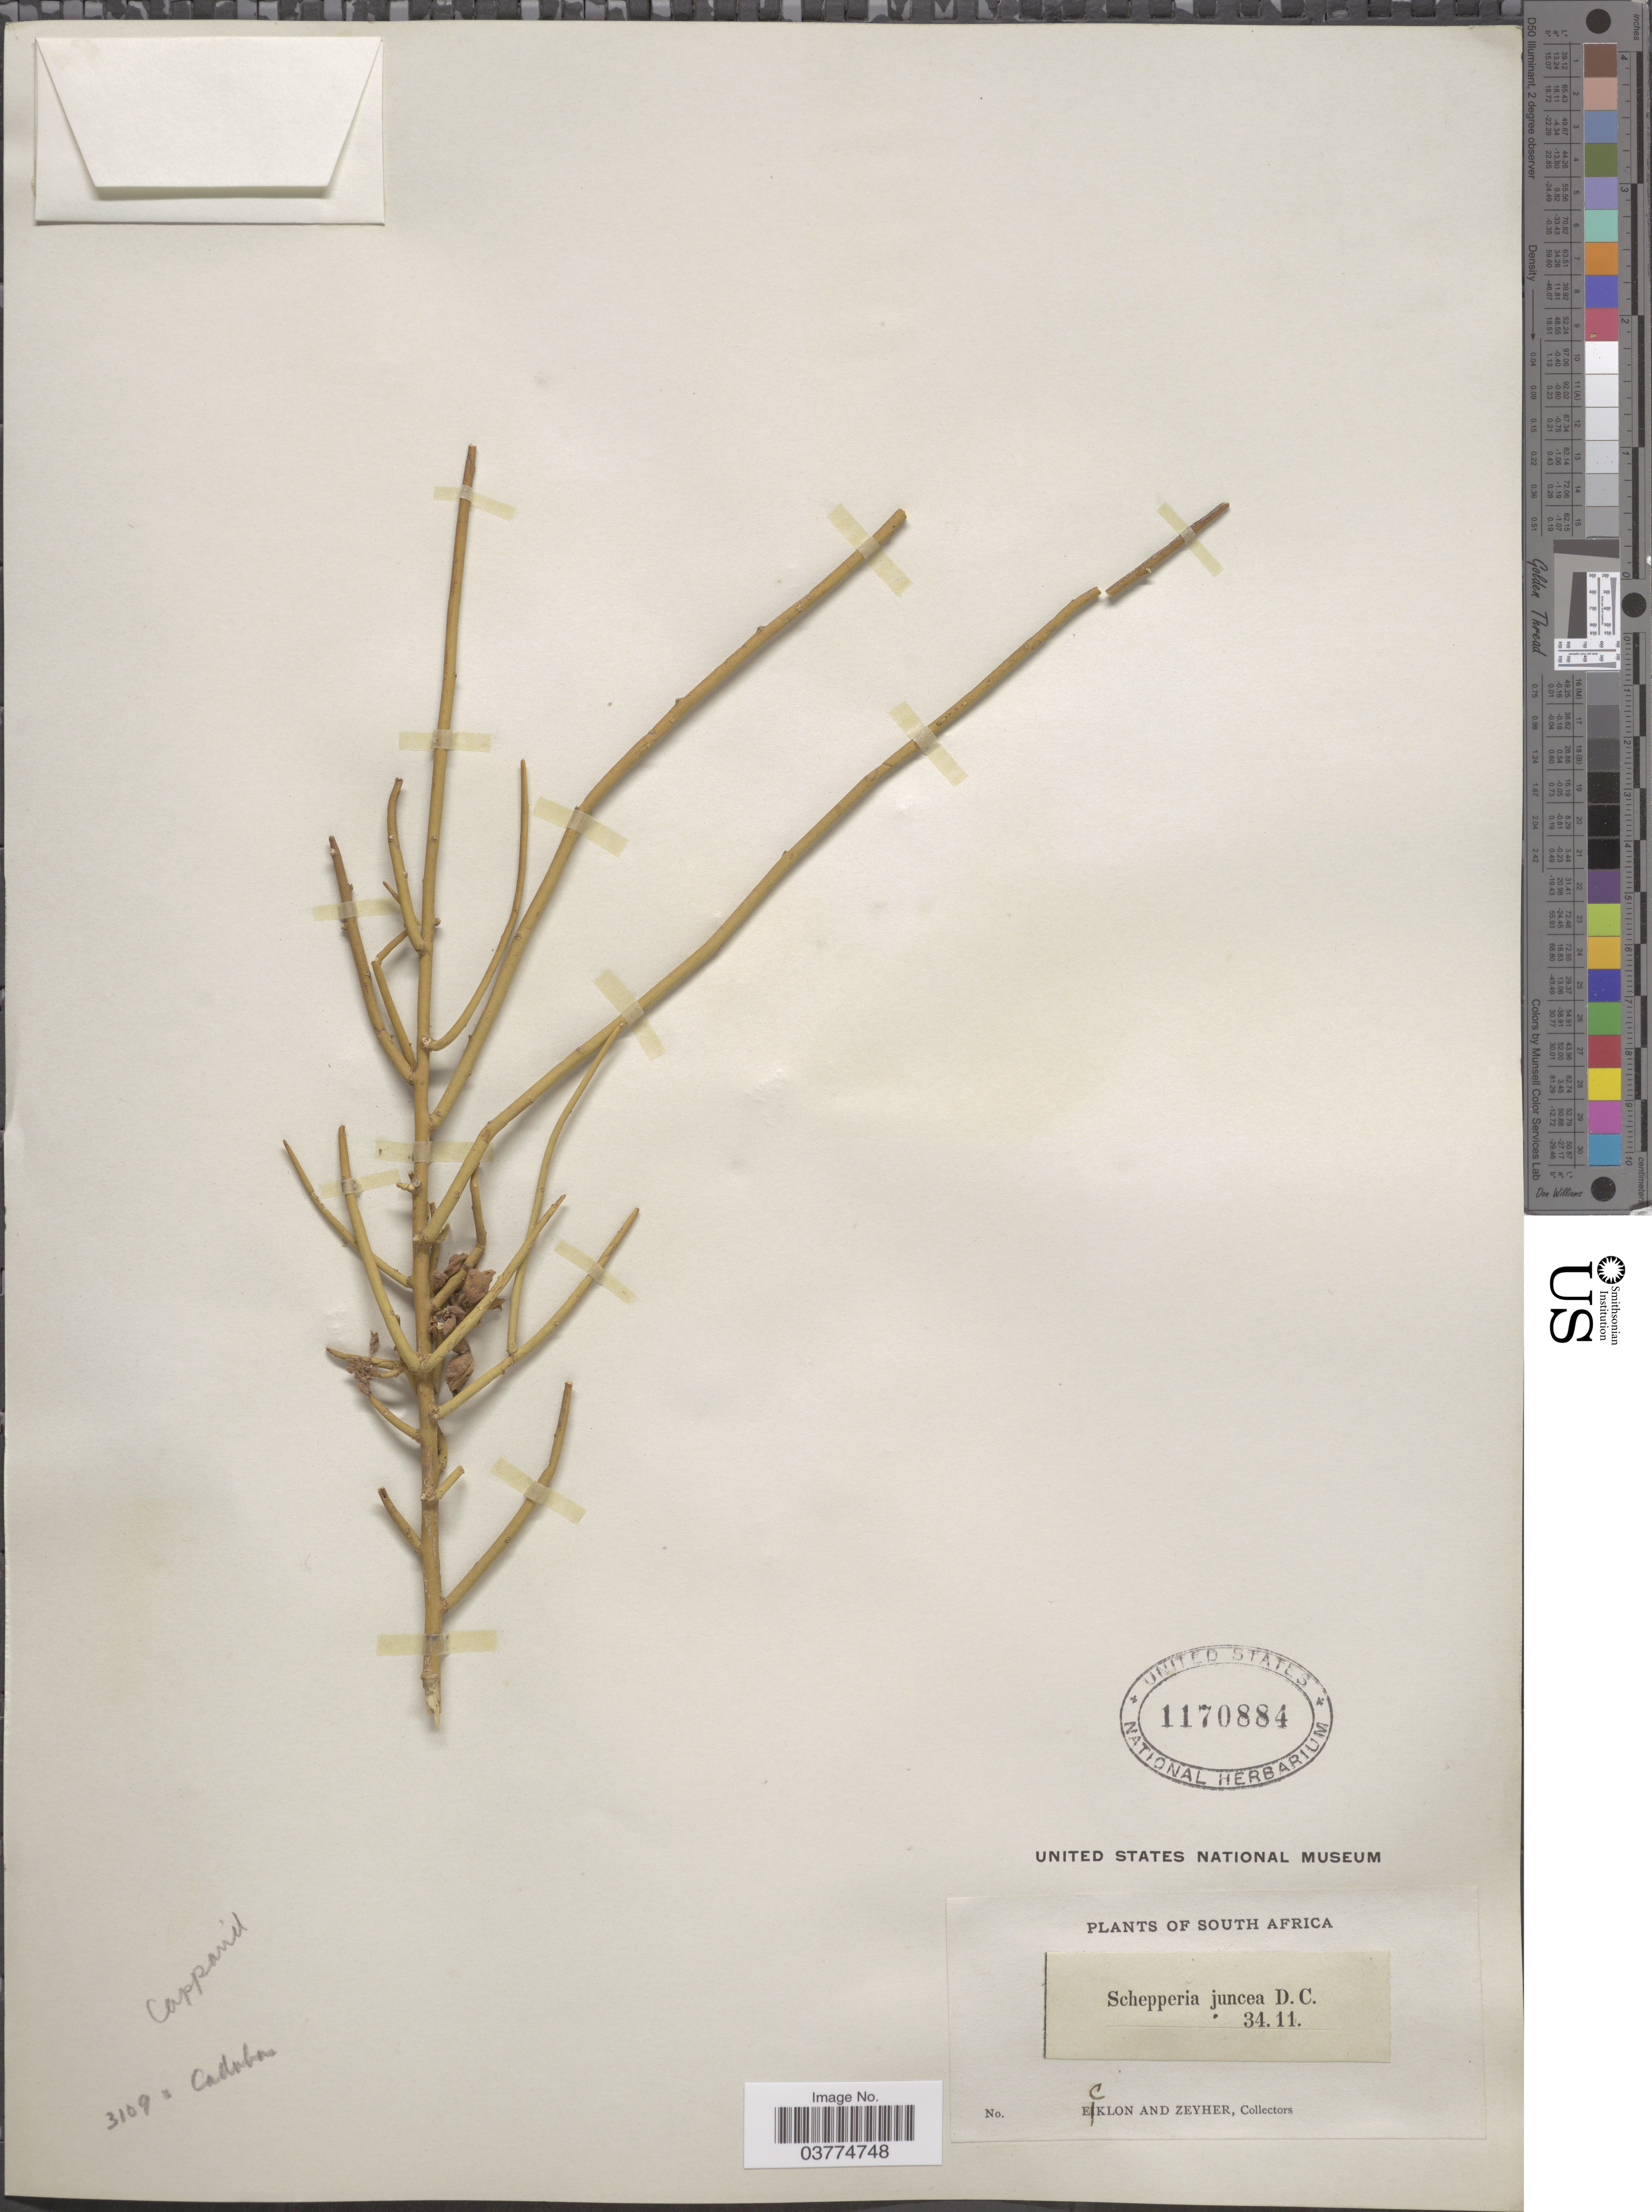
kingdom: Plantae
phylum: Tracheophyta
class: Magnoliopsida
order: Brassicales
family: Capparaceae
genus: Cadaba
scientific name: Cadaba juncea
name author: (Burch.) Harv.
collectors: -. Ecklon & -. Zeyher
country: South Africa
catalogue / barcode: US 1170884